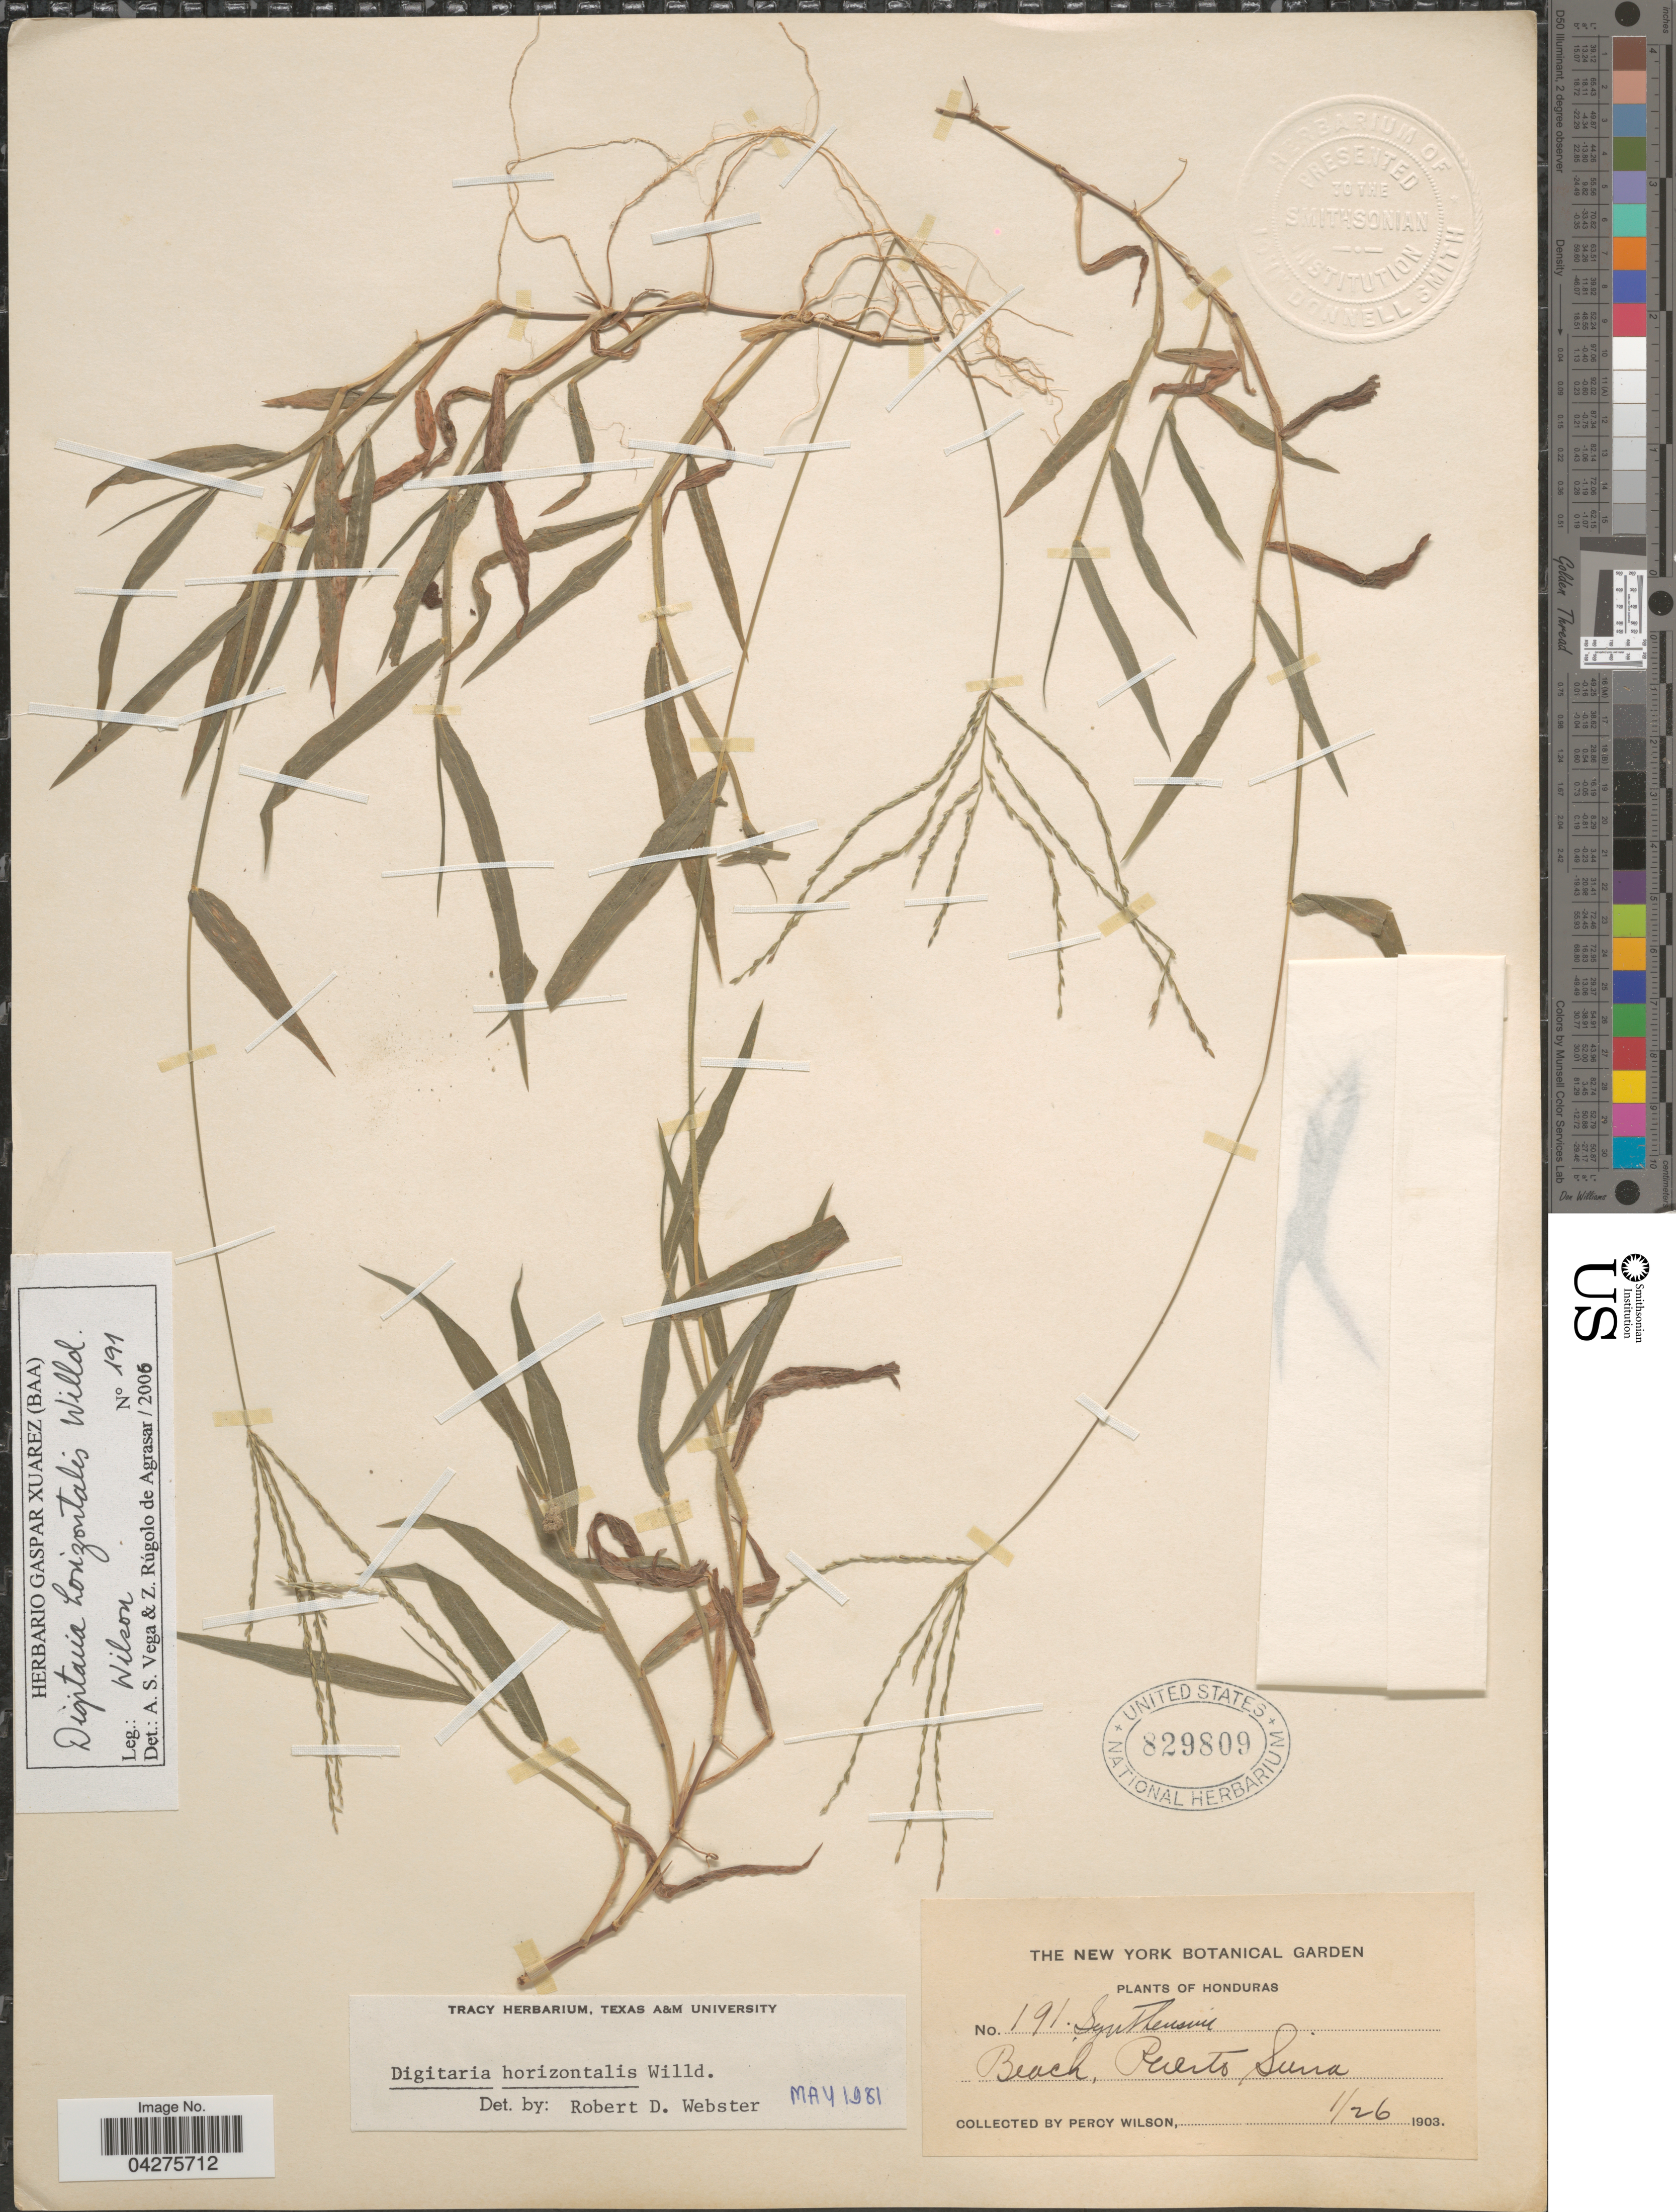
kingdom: Plantae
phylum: Tracheophyta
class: Liliopsida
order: Poales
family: Poaceae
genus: Digitaria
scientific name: Digitaria horizontalis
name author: Willd.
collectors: P. Wilson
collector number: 191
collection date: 1903-01-26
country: Honduras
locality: Beach, Puerto Sierra.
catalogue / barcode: US 829809